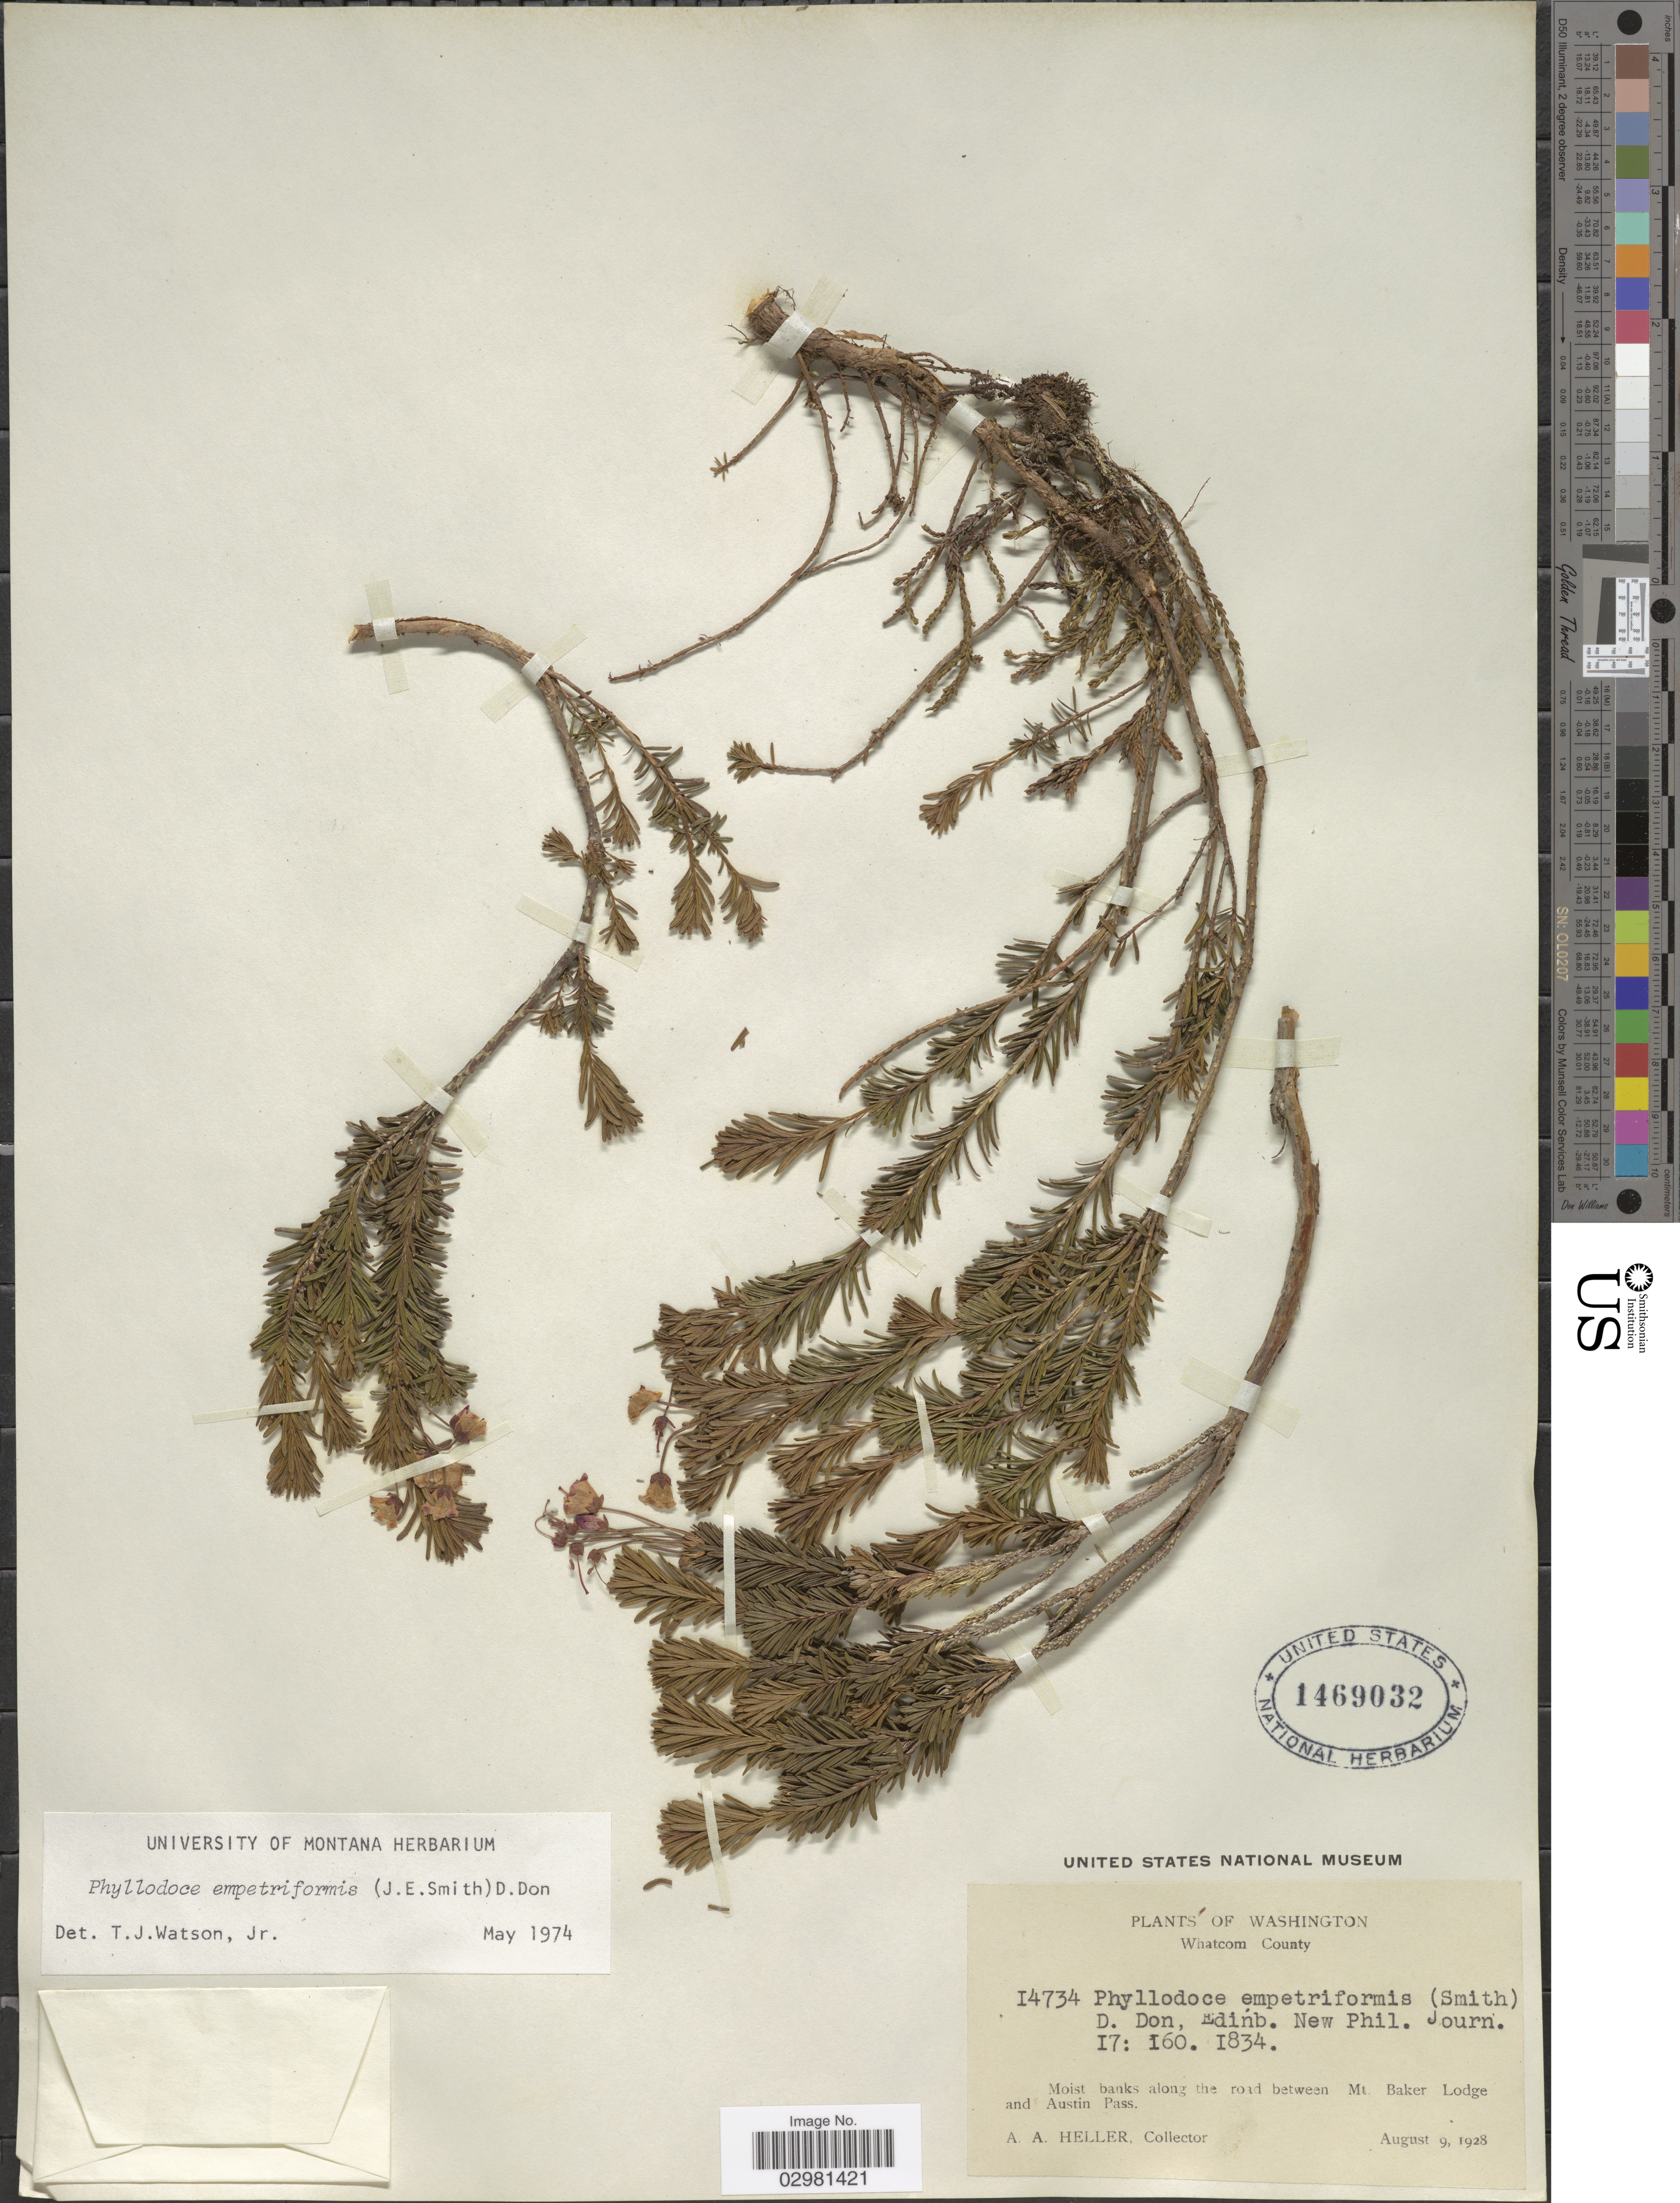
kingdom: Plantae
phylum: Tracheophyta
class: Magnoliopsida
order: Ericales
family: Ericaceae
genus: Phyllodoce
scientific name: Phyllodoce empetiformis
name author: (Small) D. Don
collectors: A. A. Heller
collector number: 14734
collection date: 1928-08-09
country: United States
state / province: Washington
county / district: Whatcom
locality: Whatcom County, Moist banks along the road between Mt. Baker Lodge and Austin Pass.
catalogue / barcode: US 1469032